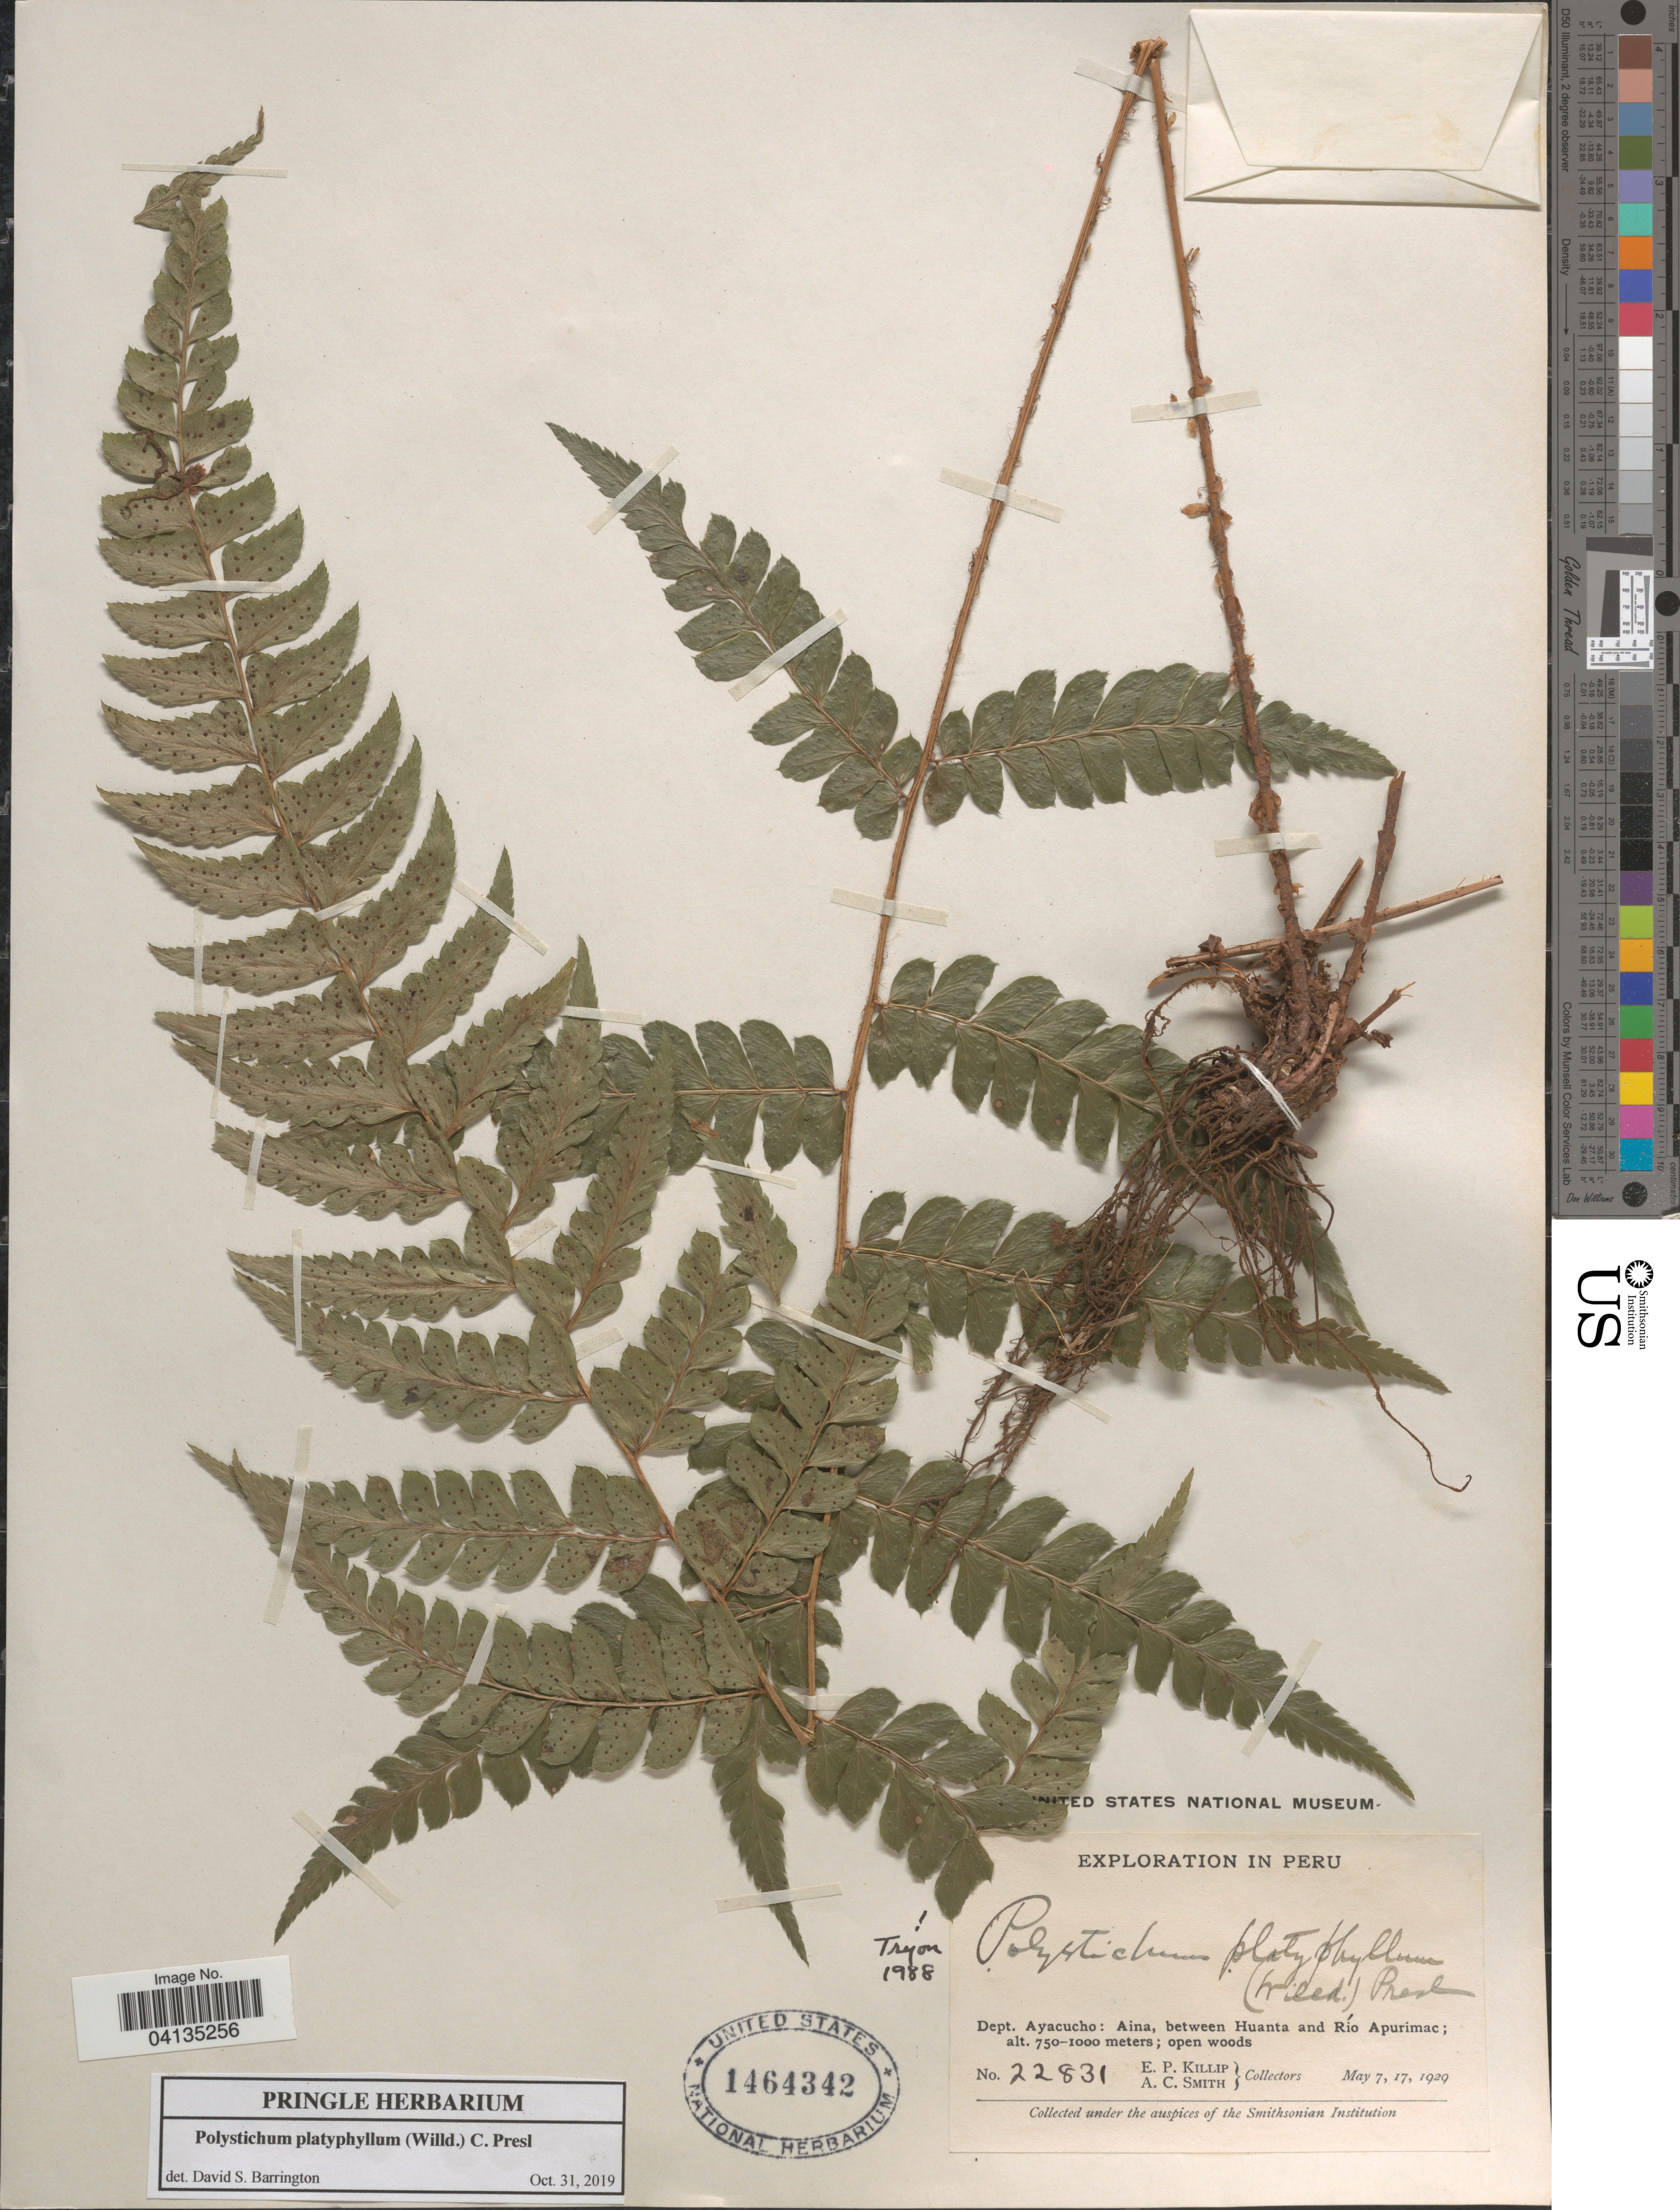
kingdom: Plantae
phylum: Tracheophyta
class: Polypodiopsida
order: Polypodiales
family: Dryopteridaceae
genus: Polystichum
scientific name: Polystichum platyphyllum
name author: (Willd.) C. Presl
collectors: E. P. Killip & A. C. Smith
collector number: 22831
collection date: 1929-05-07/1929-05-17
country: Peru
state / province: Ayacucho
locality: Exploration in Peru. Dept. Ayacucho: Aina, between Huanta and Río Apurimac.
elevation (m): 750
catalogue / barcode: US 1464342